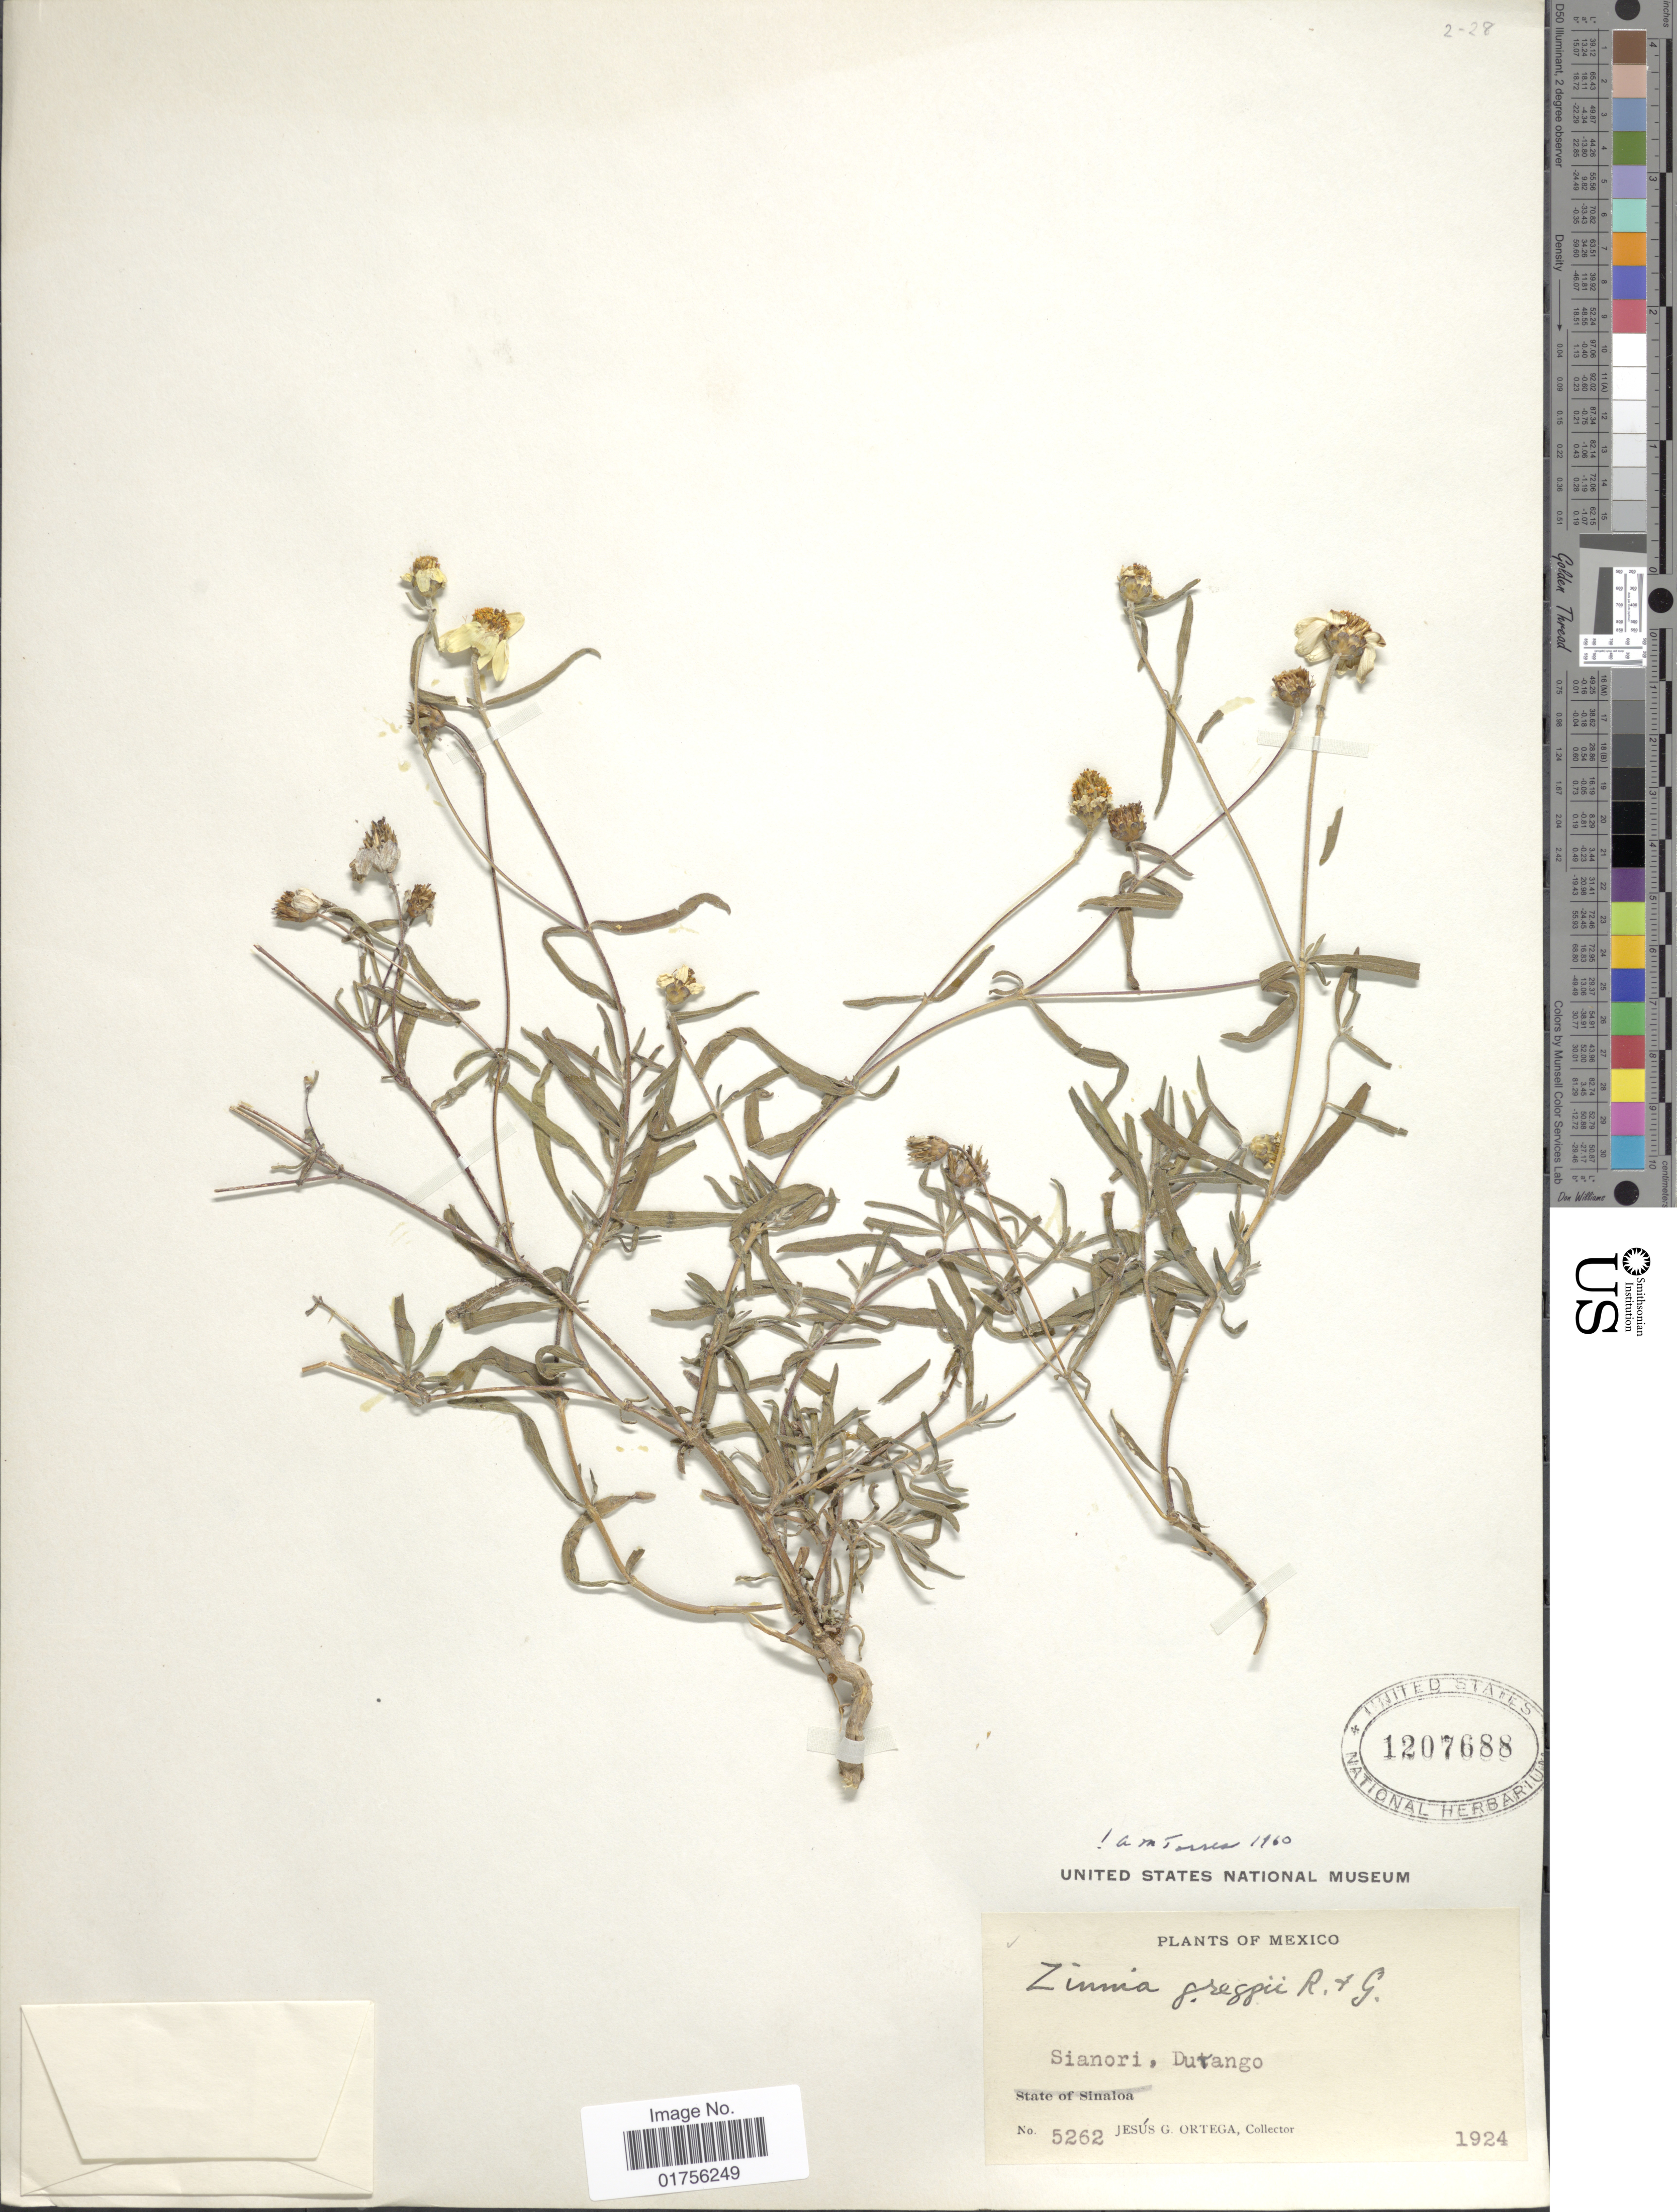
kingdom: Plantae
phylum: Tracheophyta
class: Magnoliopsida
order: Asterales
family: Asteraceae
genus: Zinnia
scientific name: Zinnia greggii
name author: (B.L. Rob.) B.L. Rob.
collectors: J. Ortega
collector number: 5262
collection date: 1924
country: Mexico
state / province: Durango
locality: Sianori, Durango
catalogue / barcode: US 1207688